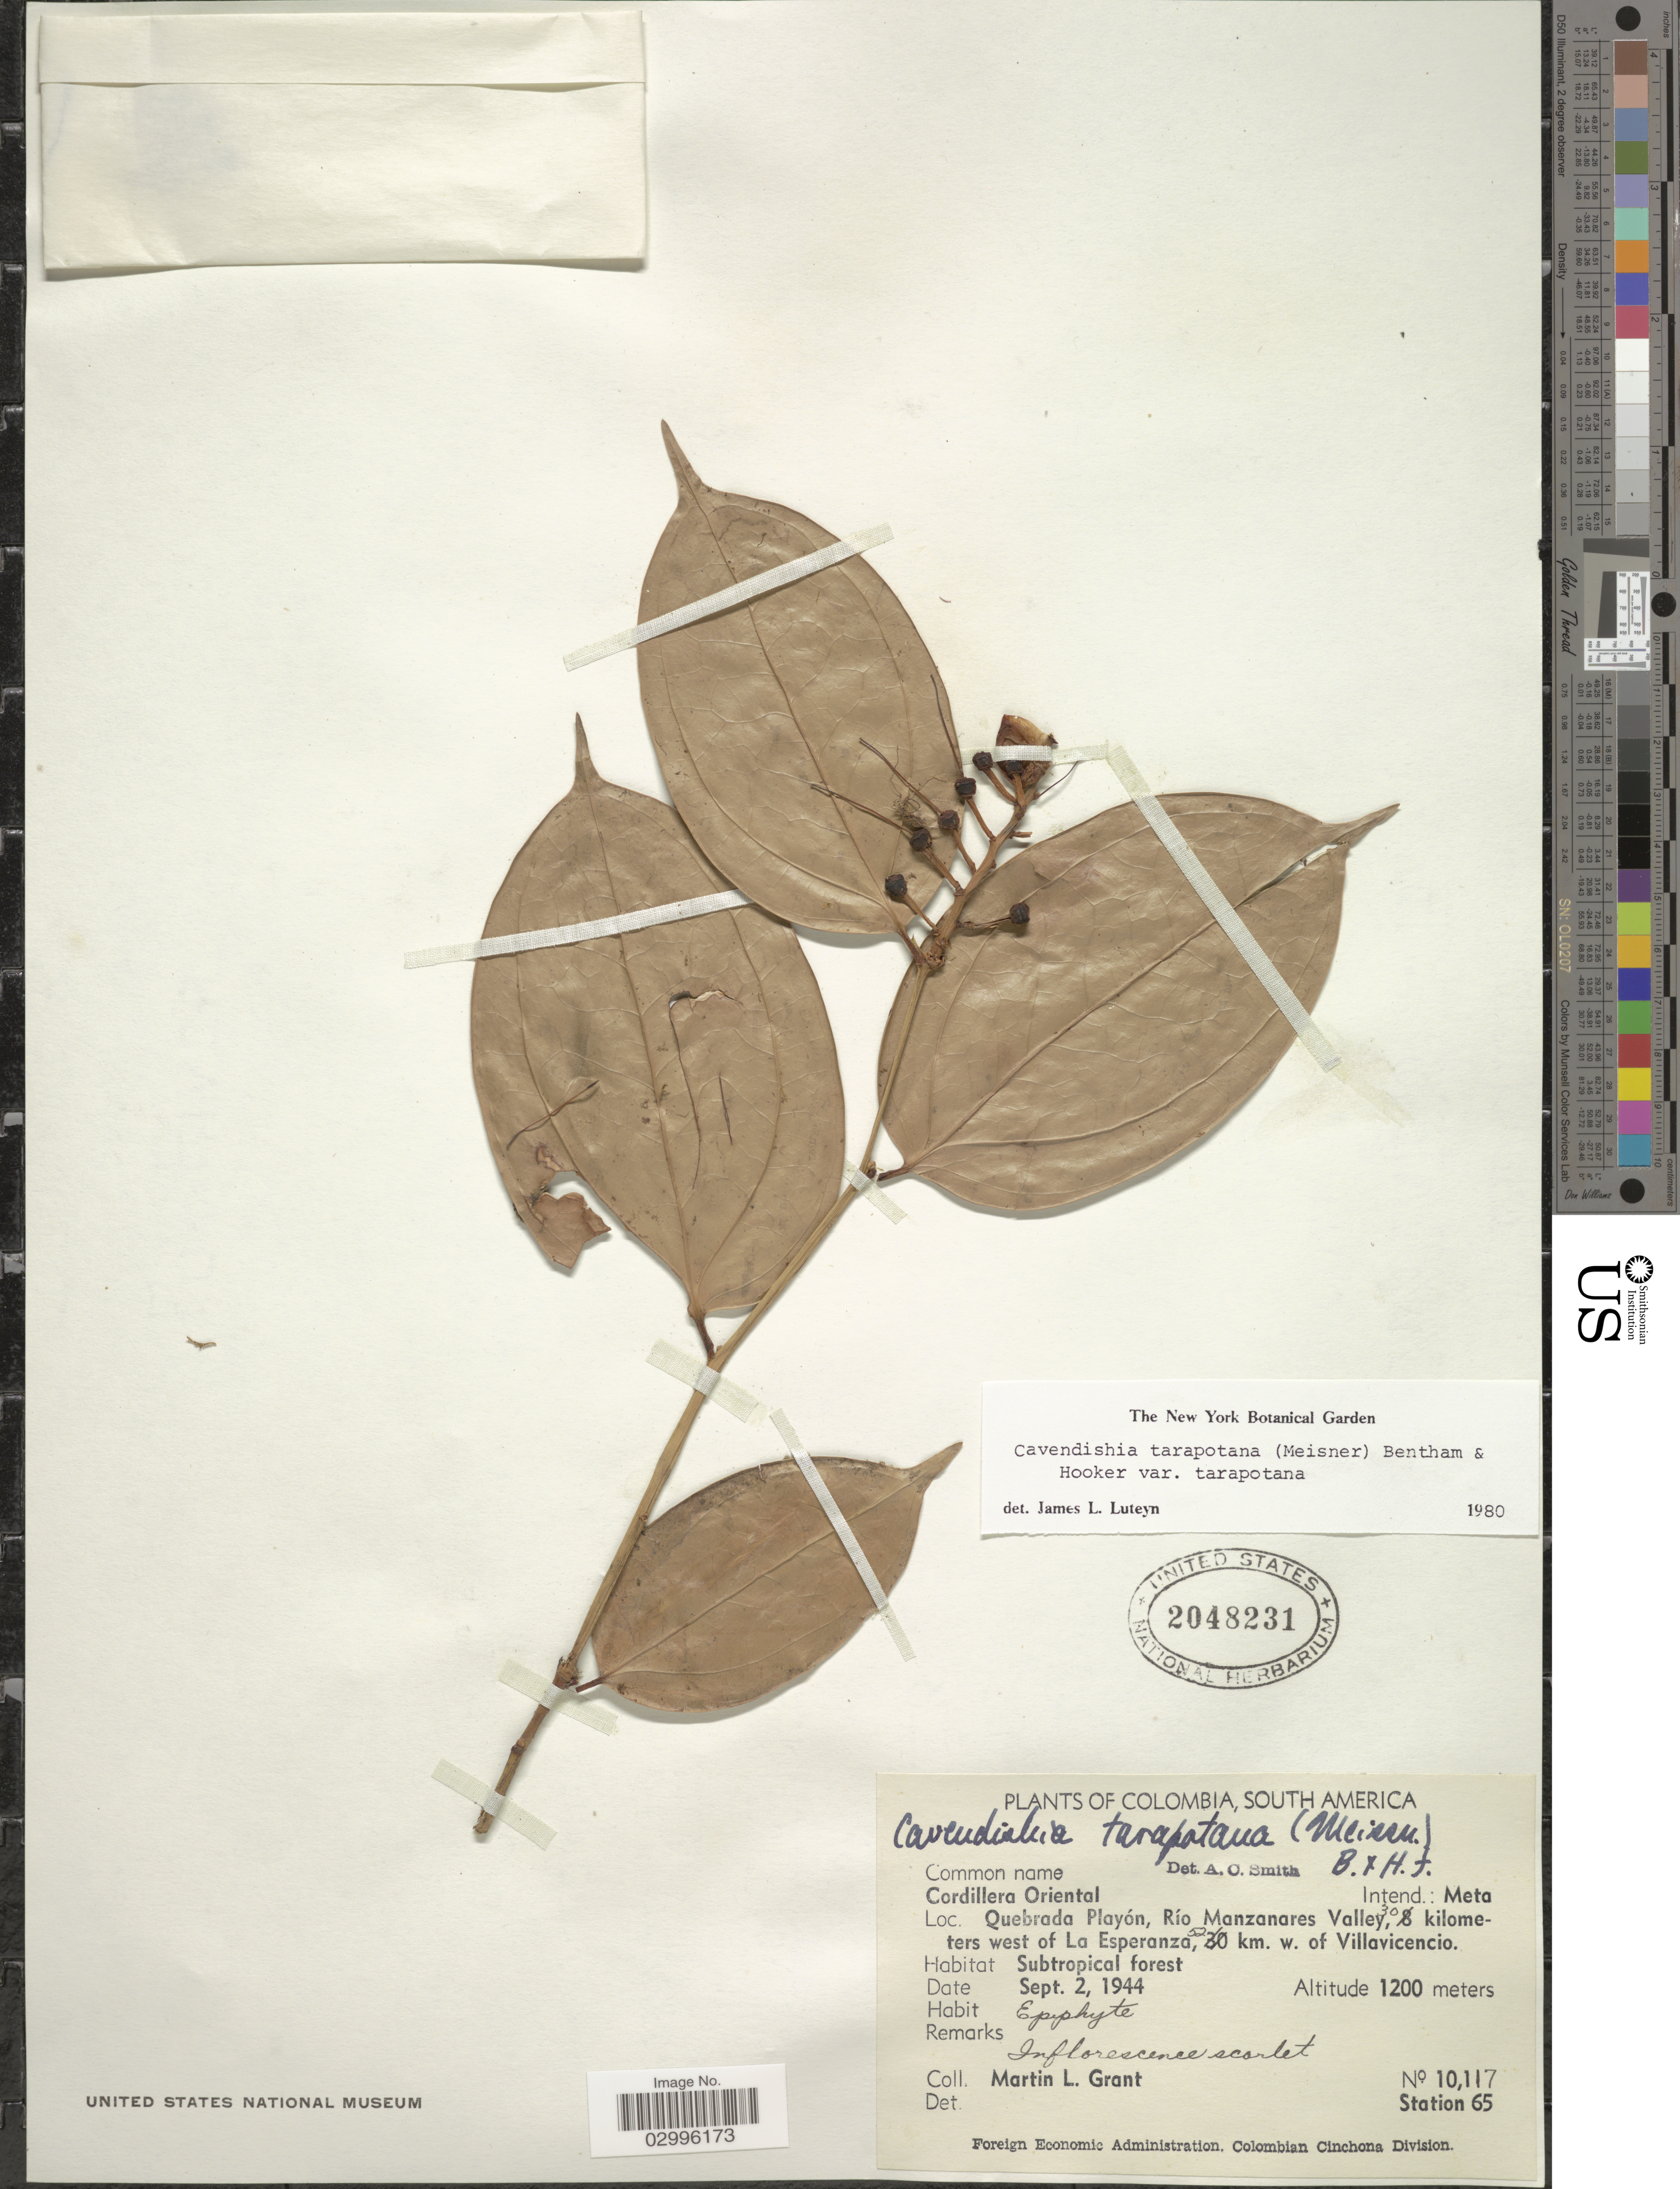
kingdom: Plantae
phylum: Tracheophyta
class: Magnoliopsida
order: Ericales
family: Ericaceae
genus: Cavendishia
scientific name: Cavendishia tarapotana var. tarapotana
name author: (Meisn.) Benth. & Hook.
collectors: M. L. Grant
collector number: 10117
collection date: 1944-09-02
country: Colombia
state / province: Meta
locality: Cordillera Oriental. Intend.: Meta. Quebrada Playón, Río Manzanares Valley, 30 kilomters west of La Esperanza, 52 km. w. of Villavicencio. Station 65.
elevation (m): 1200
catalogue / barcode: US 2048231